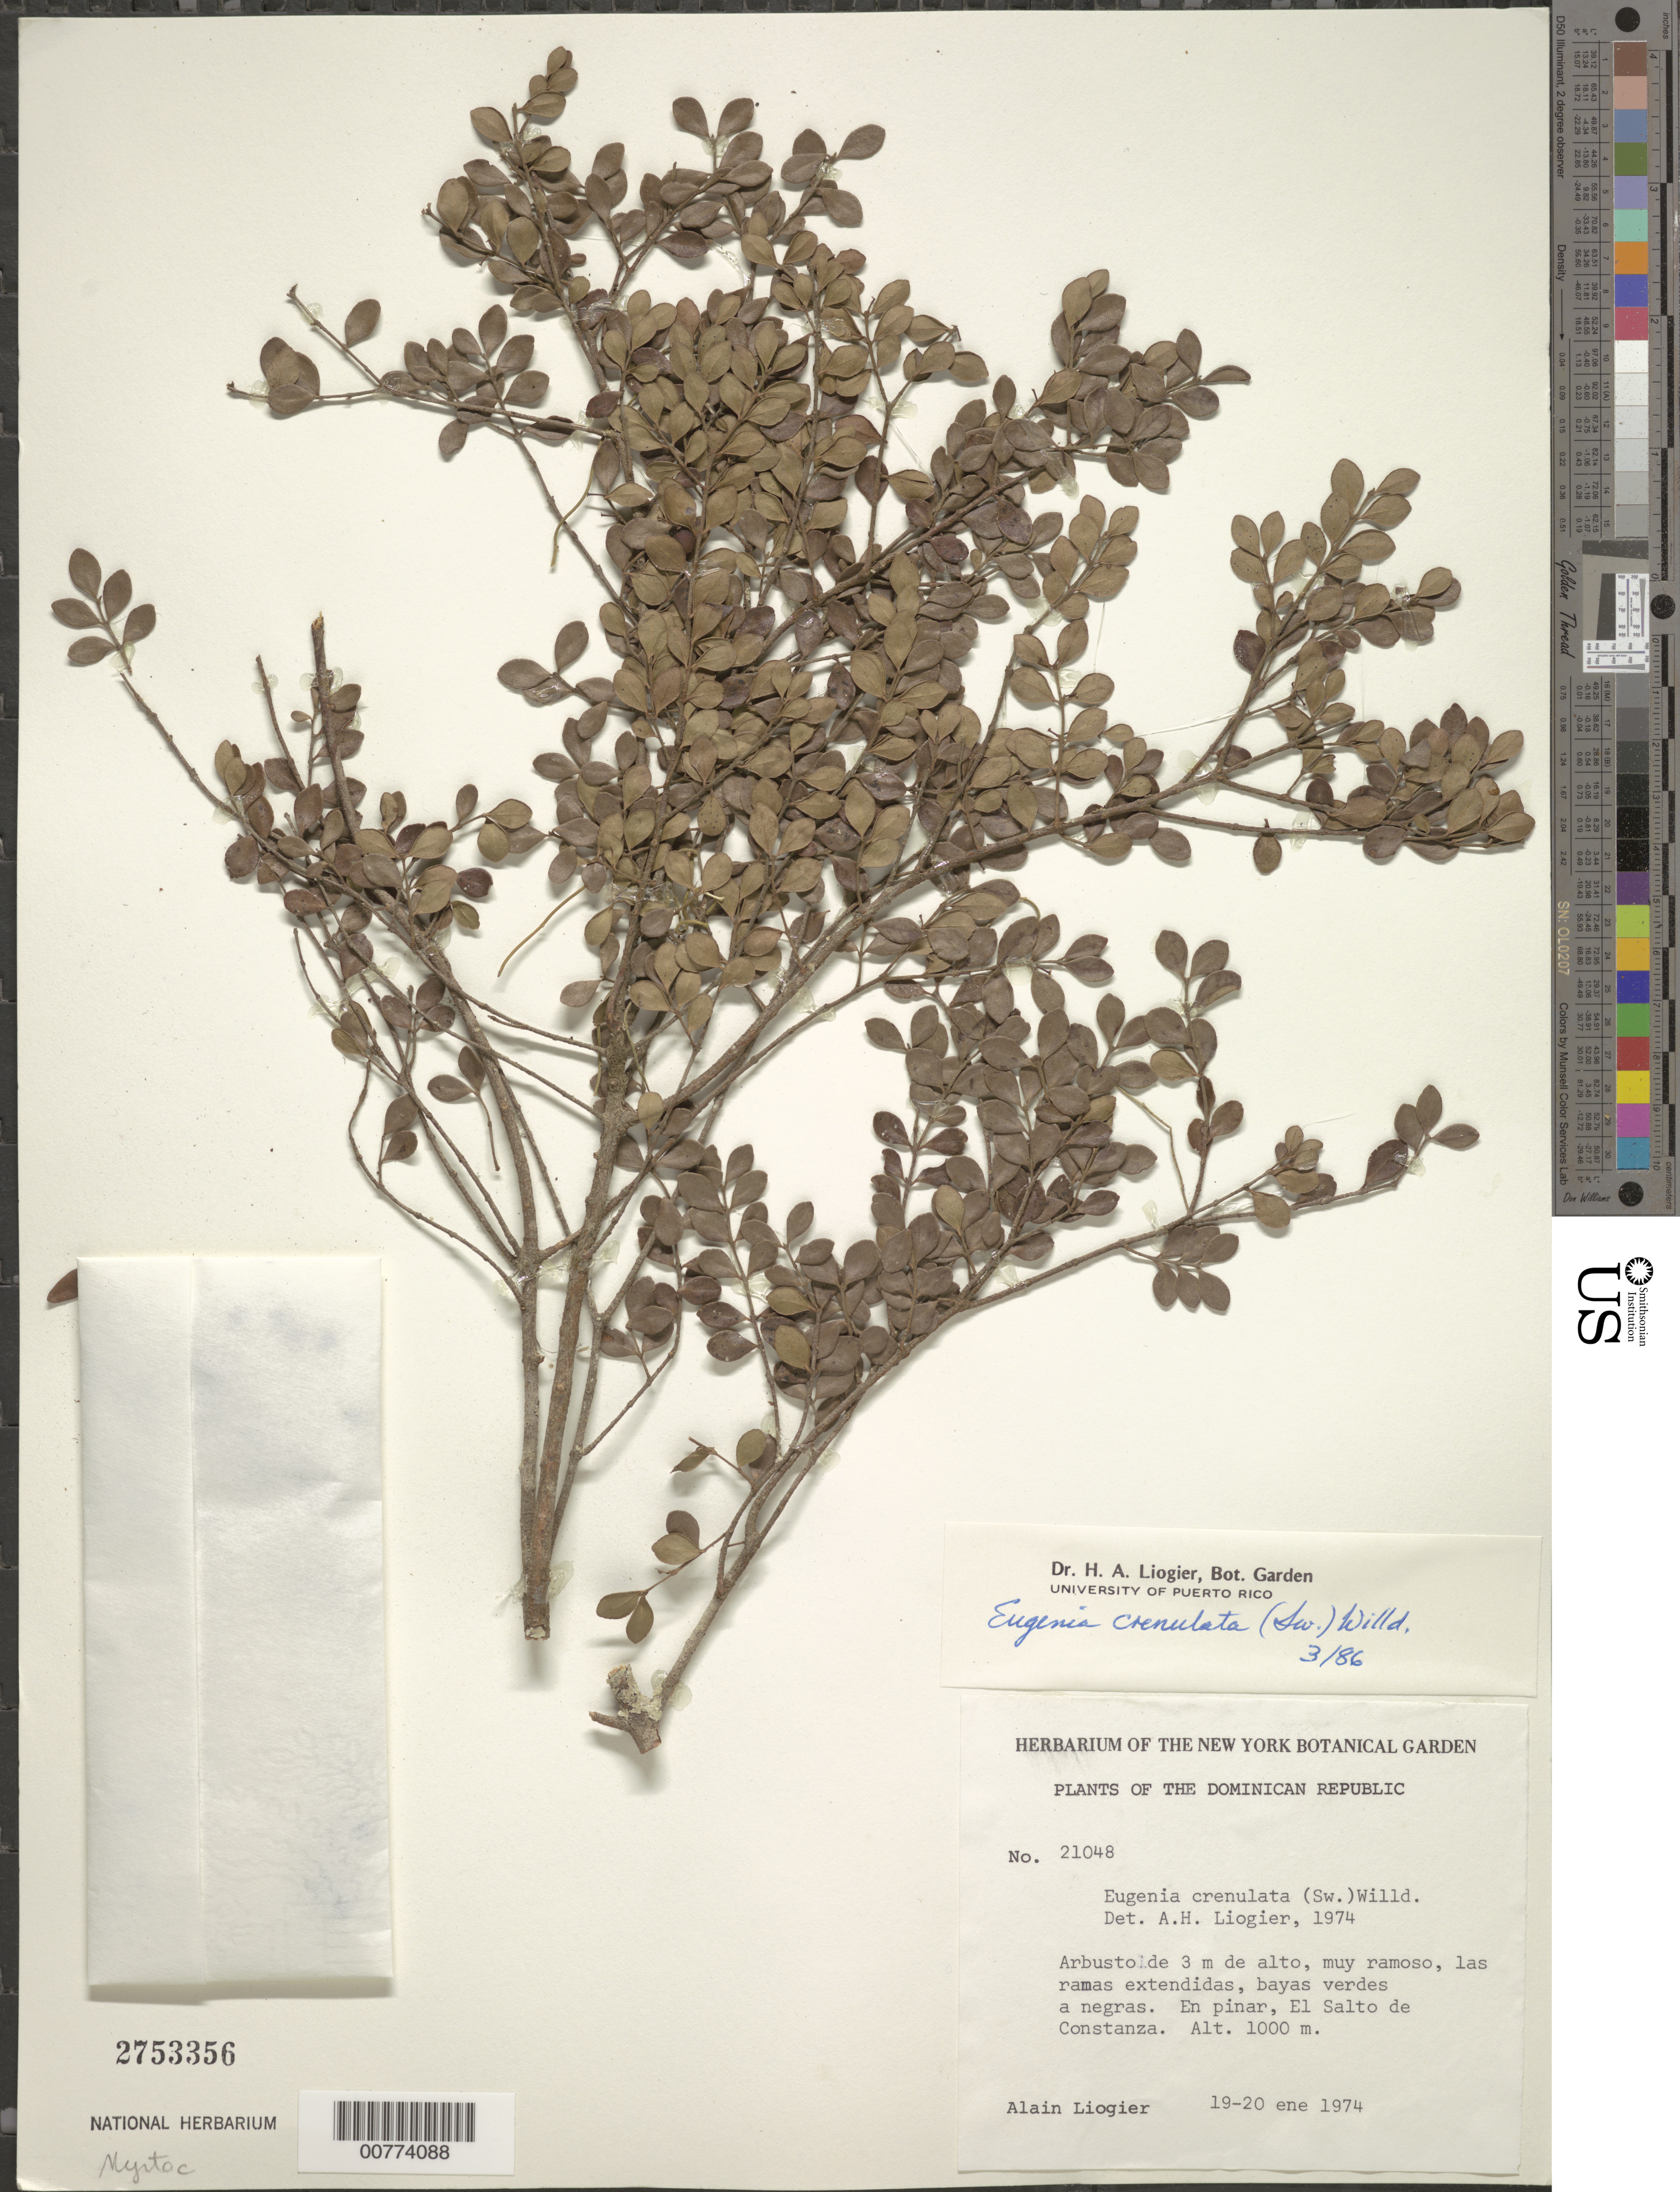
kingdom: Plantae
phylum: Tracheophyta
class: Magnoliopsida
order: Myrtales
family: Myrtaceae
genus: Eugenia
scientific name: Eugenia crenulata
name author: (Sw.) Willd.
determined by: Liogier, Alain H.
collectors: A. H. Liogier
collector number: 21048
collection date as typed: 19 Jan 1974 to 20 Jan 1974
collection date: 1974-01-19/1974-01-20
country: Dominican Republic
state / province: La Vega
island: Hispaniola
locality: El Salto de Constanza, El Pinar.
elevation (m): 1000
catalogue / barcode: US 2753356